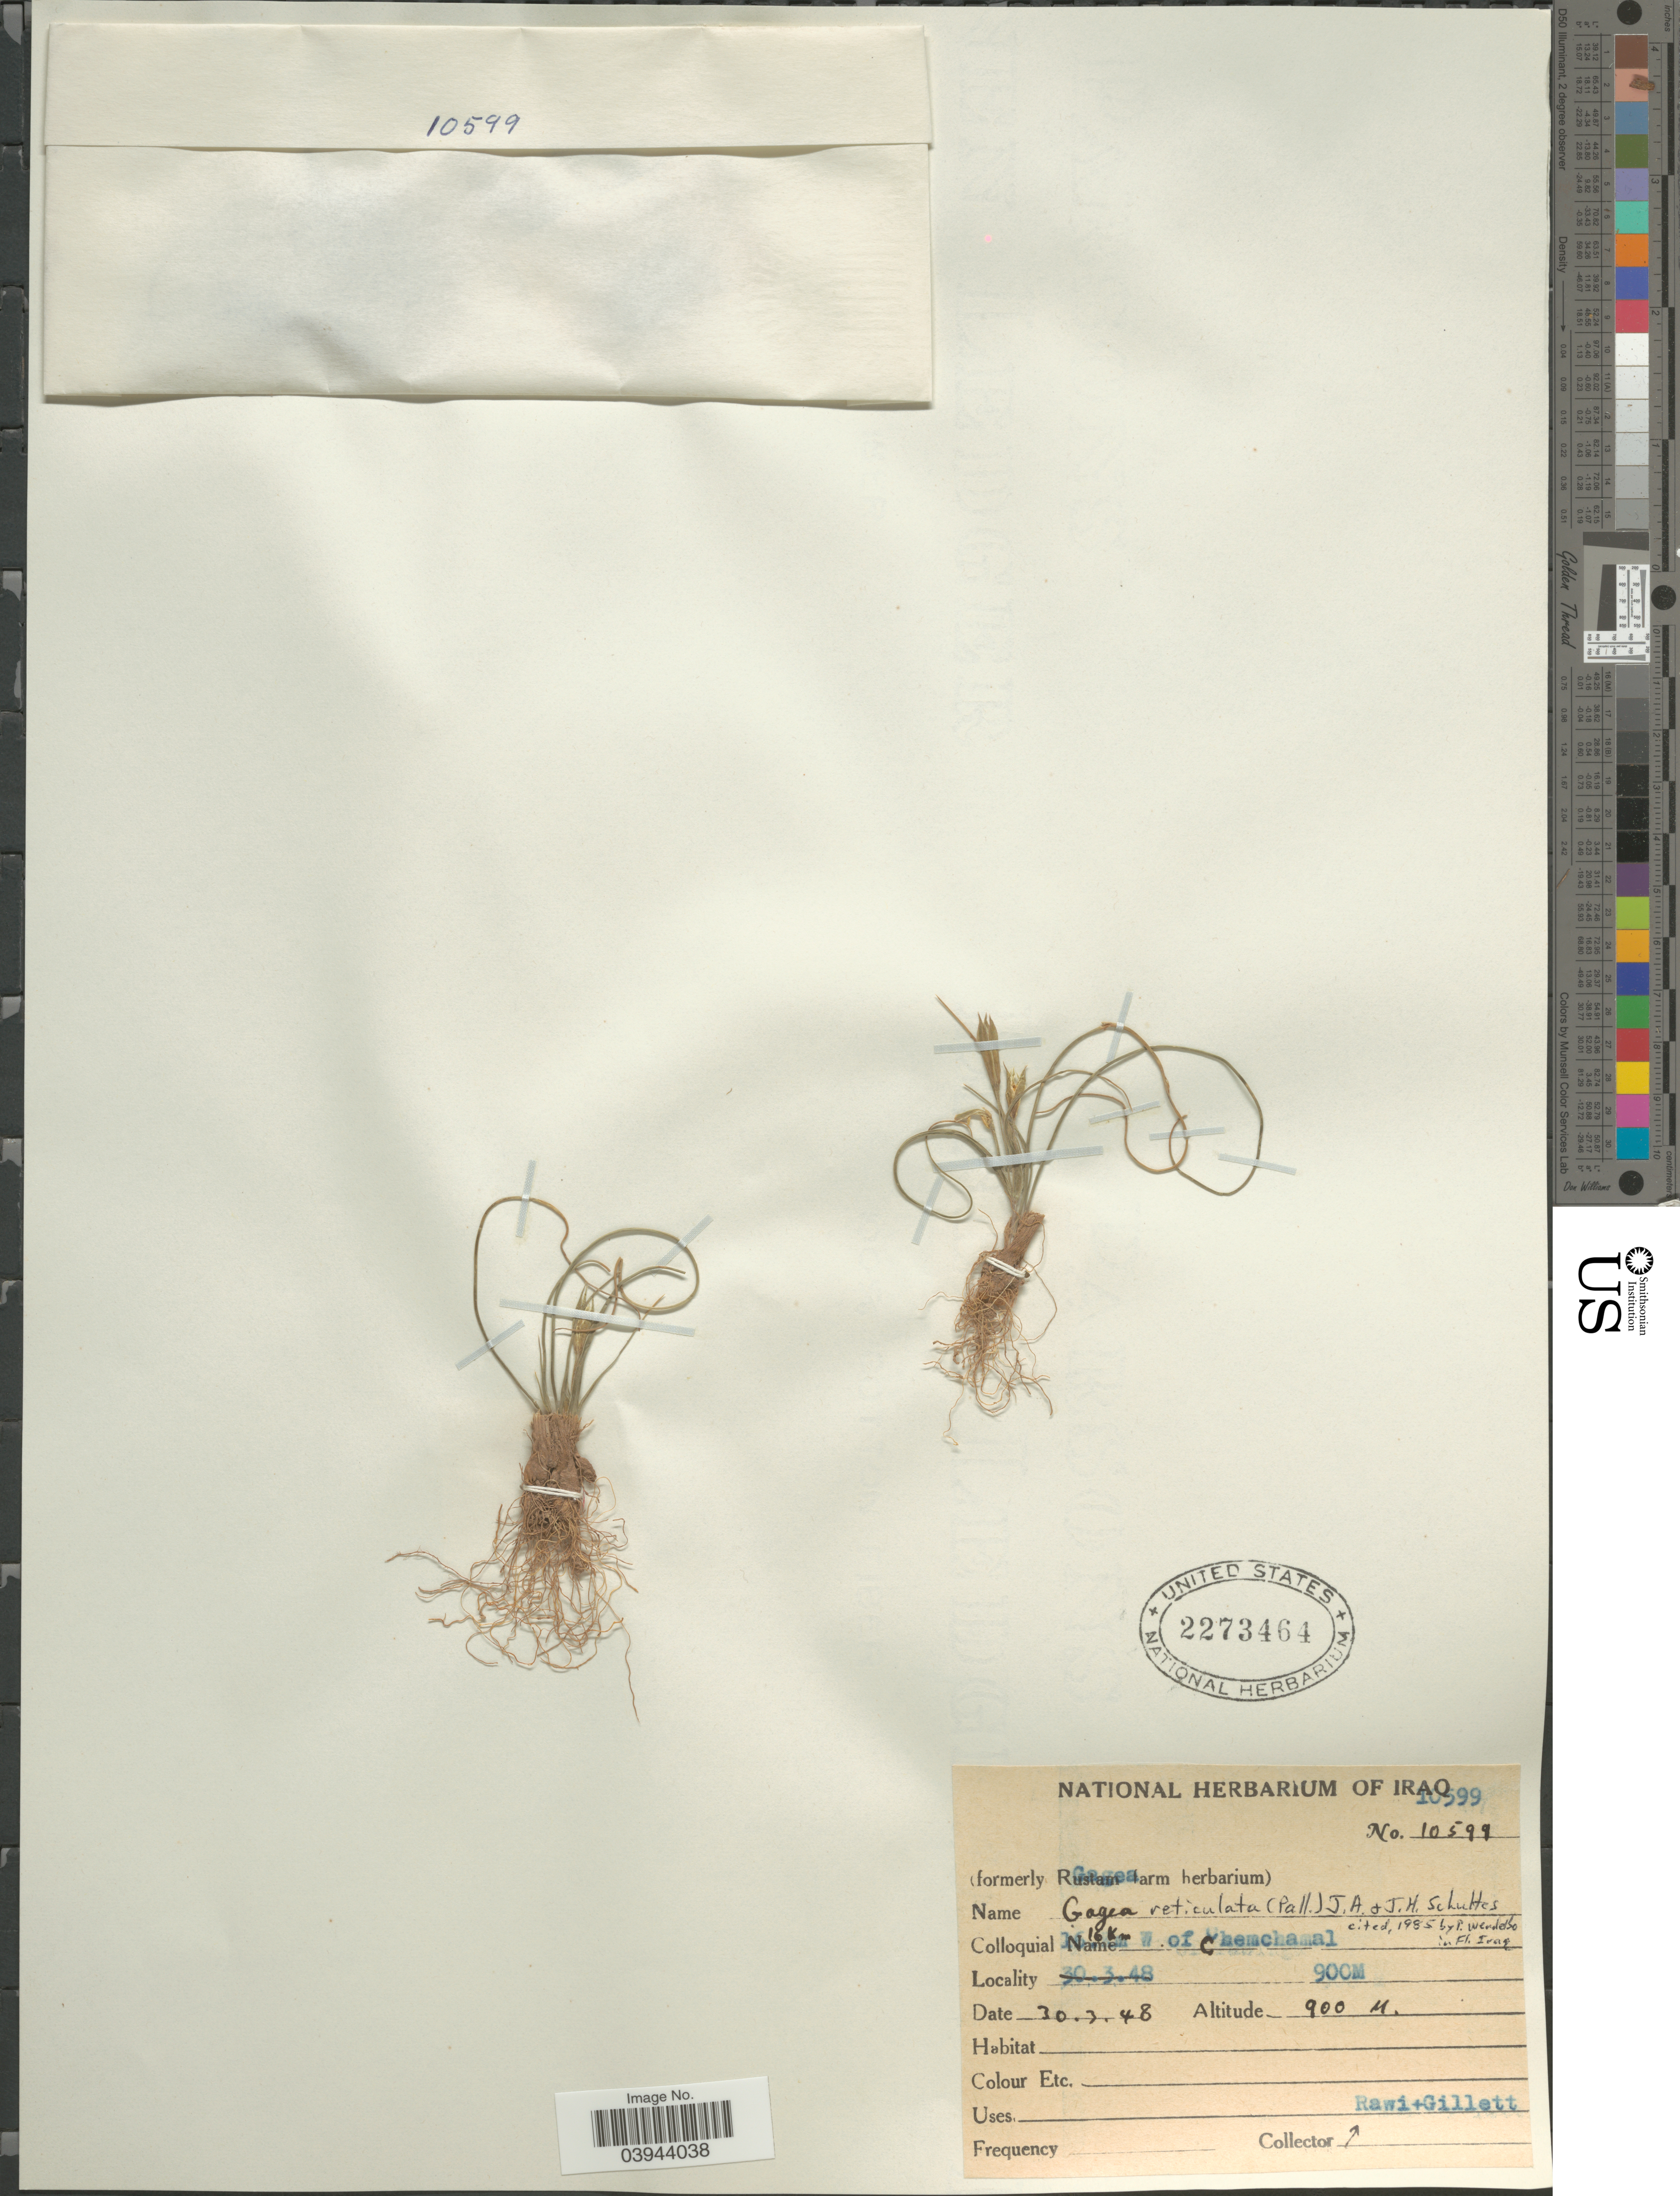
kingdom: Plantae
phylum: Tracheophyta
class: Liliopsida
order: Liliales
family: Liliaceae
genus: Gagea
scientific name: Gagea reticulata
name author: (Pall.) Schult. & Schult. f.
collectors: -. Rawi & Gillett, --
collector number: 10599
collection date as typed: Transcribed d/m/y: 30/3/48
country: Iraq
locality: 16 Km W of Chemchamal.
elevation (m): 900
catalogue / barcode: US 2273464